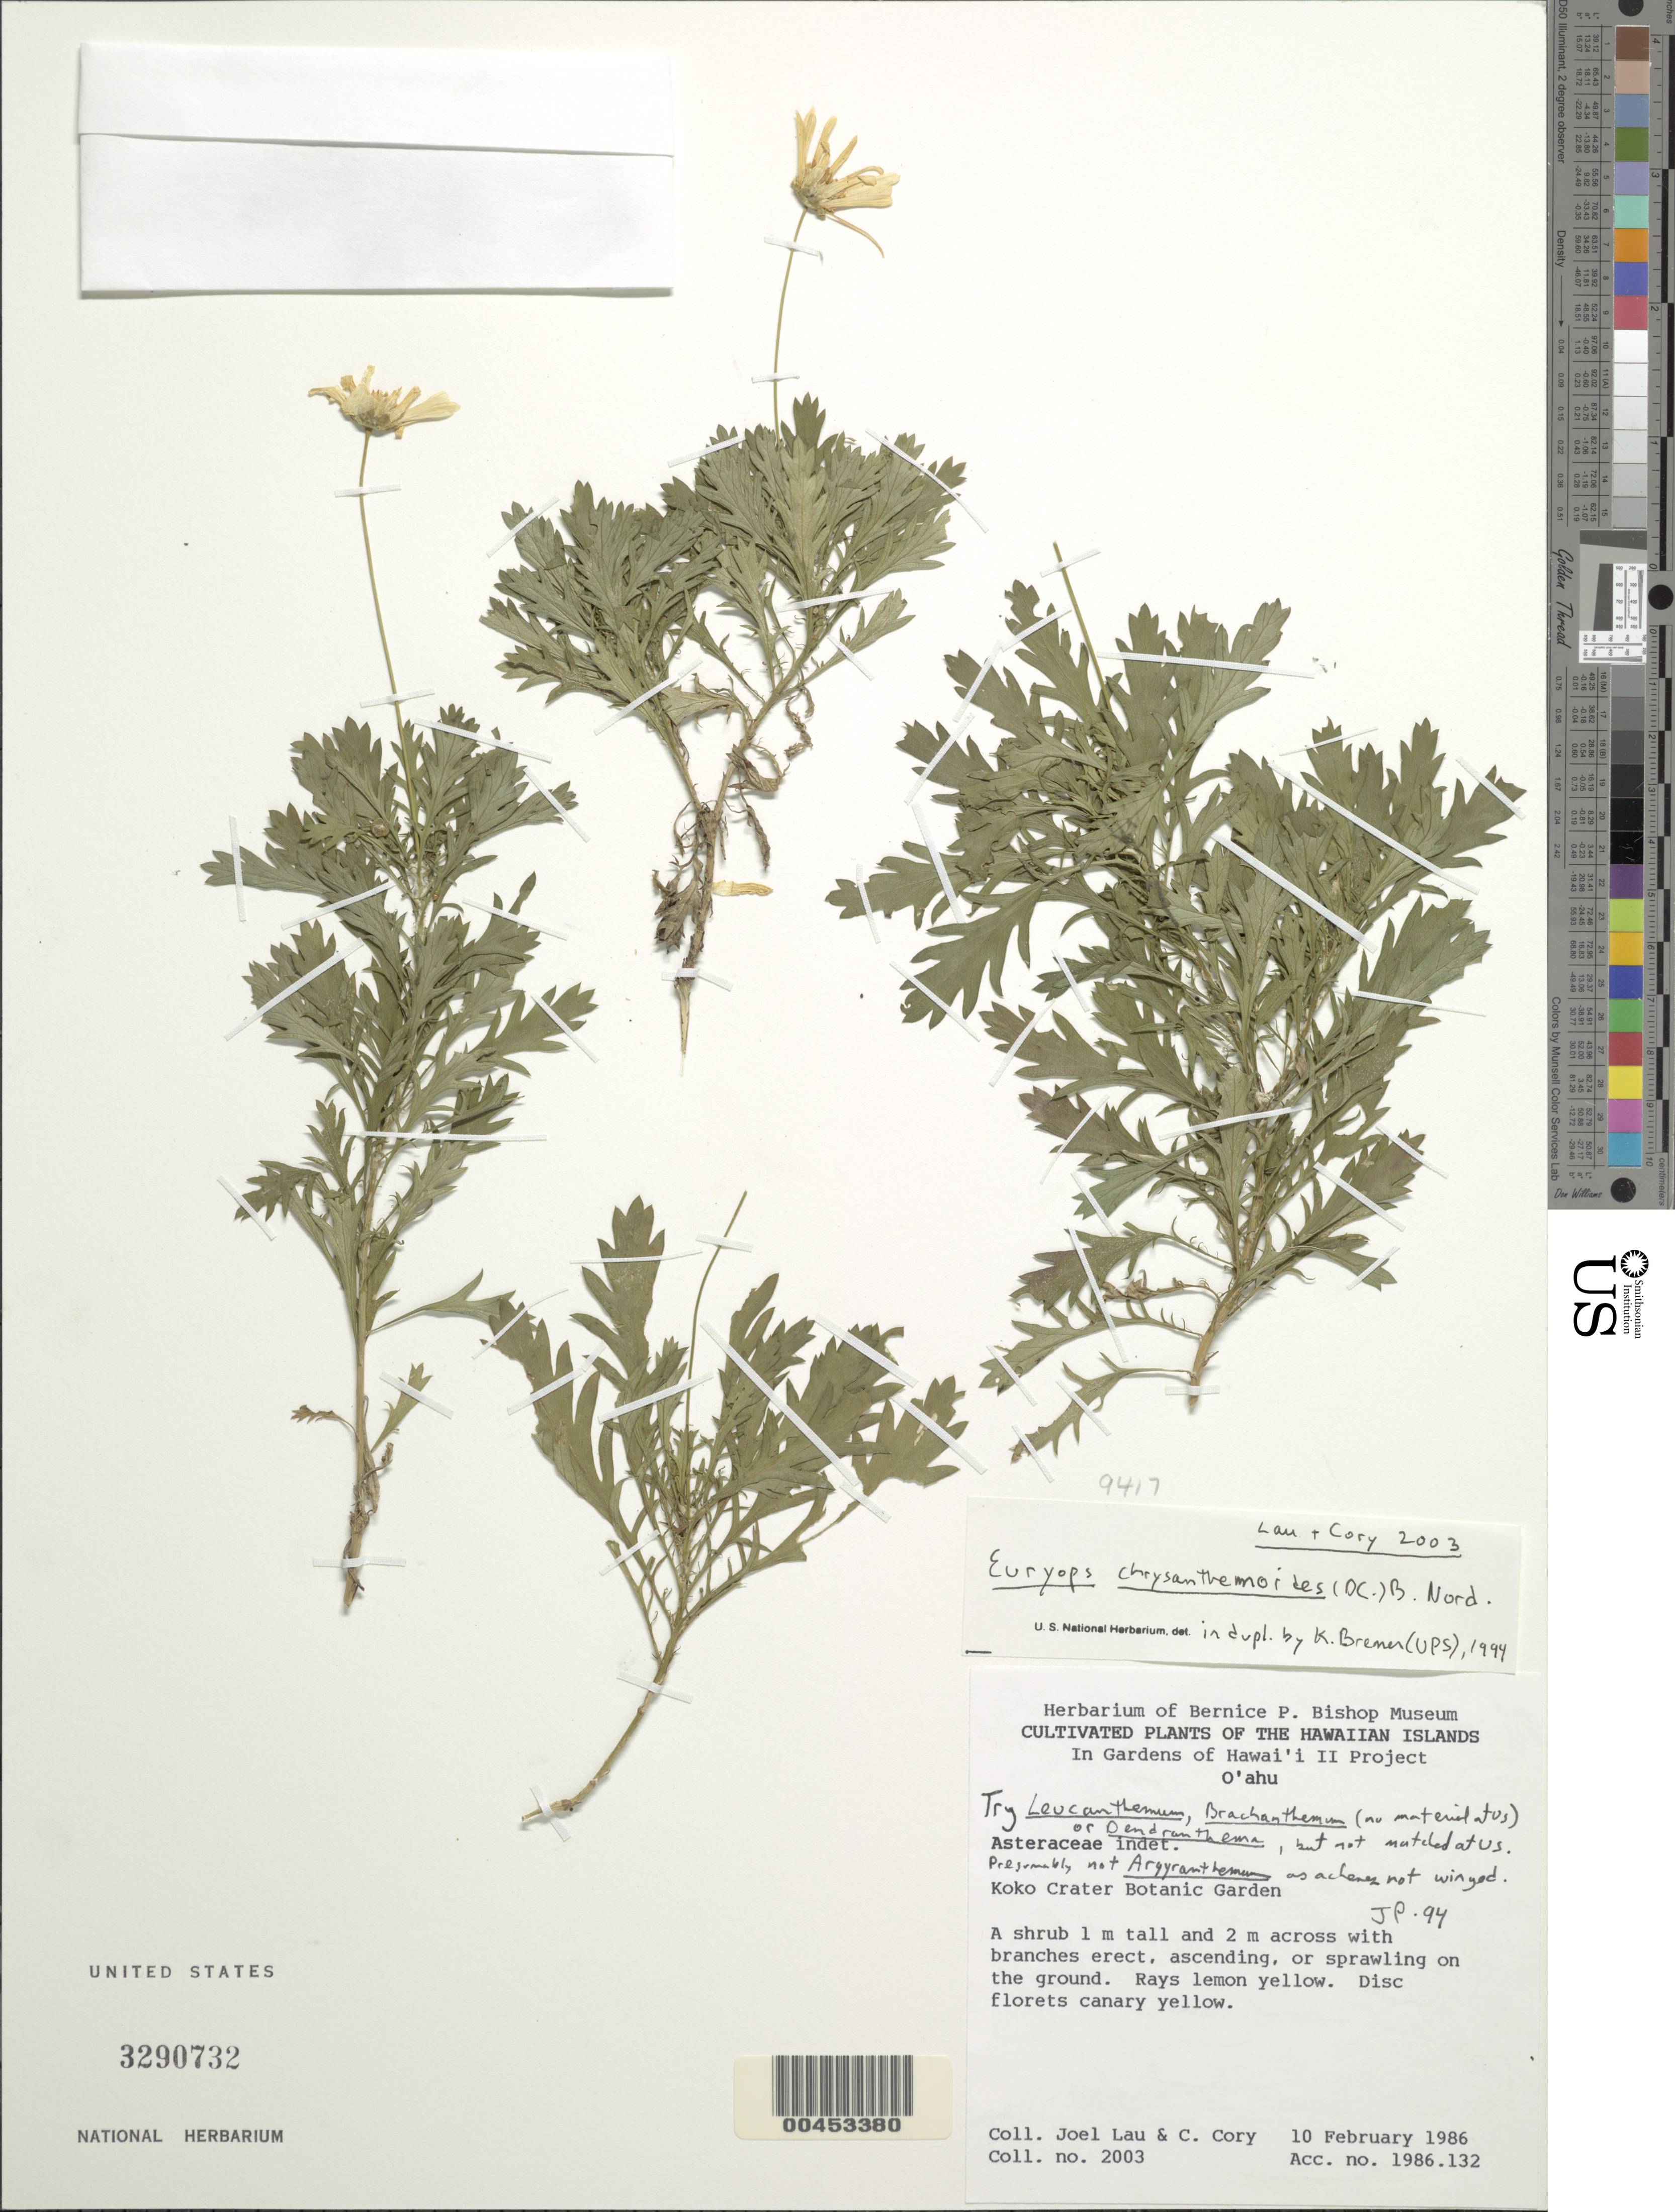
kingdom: Plantae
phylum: Tracheophyta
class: Magnoliopsida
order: Asterales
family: Asteraceae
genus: Euryops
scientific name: Euryops chrysanthemoides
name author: (DC.) B. Nord.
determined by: Brener, K.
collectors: J. Lau & C. Cory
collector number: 2003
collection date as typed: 10 Feb 1986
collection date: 1986-02-10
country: United States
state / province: Hawaii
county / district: Honolulu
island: Oahu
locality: Koko Crater Botanic Garden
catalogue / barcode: US 3290732